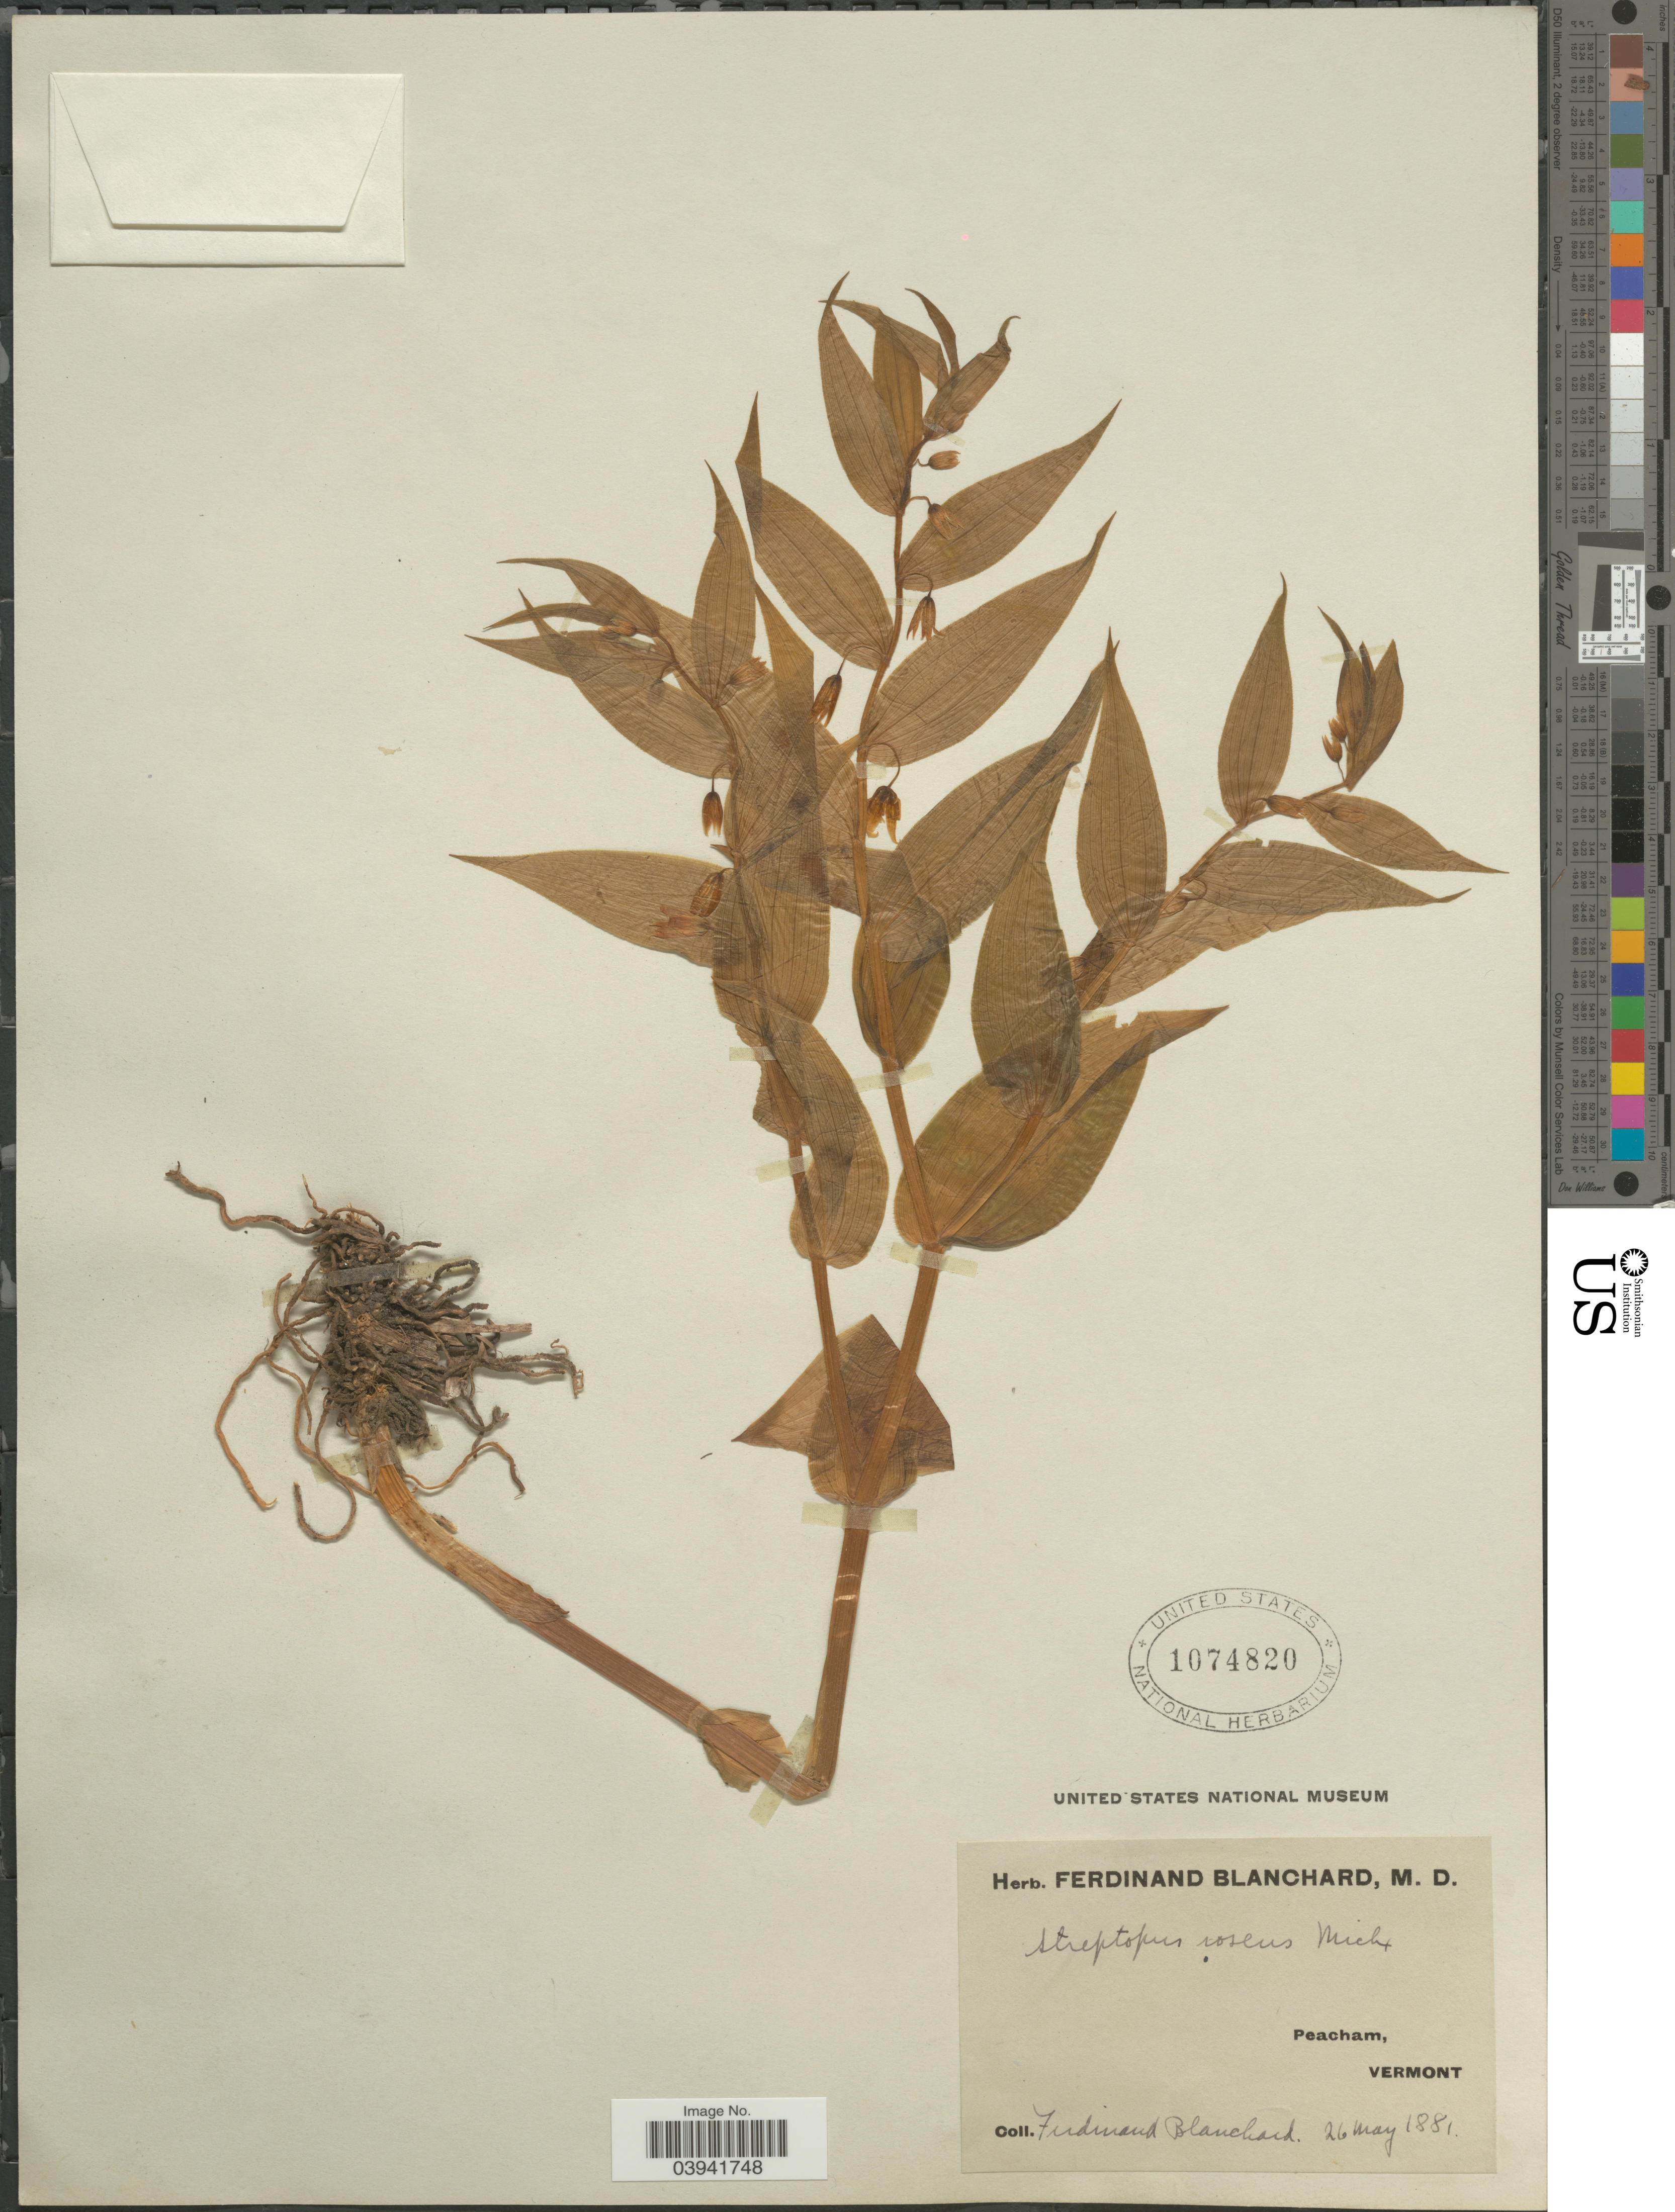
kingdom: Plantae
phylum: Tracheophyta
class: Liliopsida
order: Liliales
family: Liliaceae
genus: Streptopus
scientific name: Streptopus roseus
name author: Michx.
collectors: F. Blanchard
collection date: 1881-05-26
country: United States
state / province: Vermont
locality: Peacham.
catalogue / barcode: US 1074820